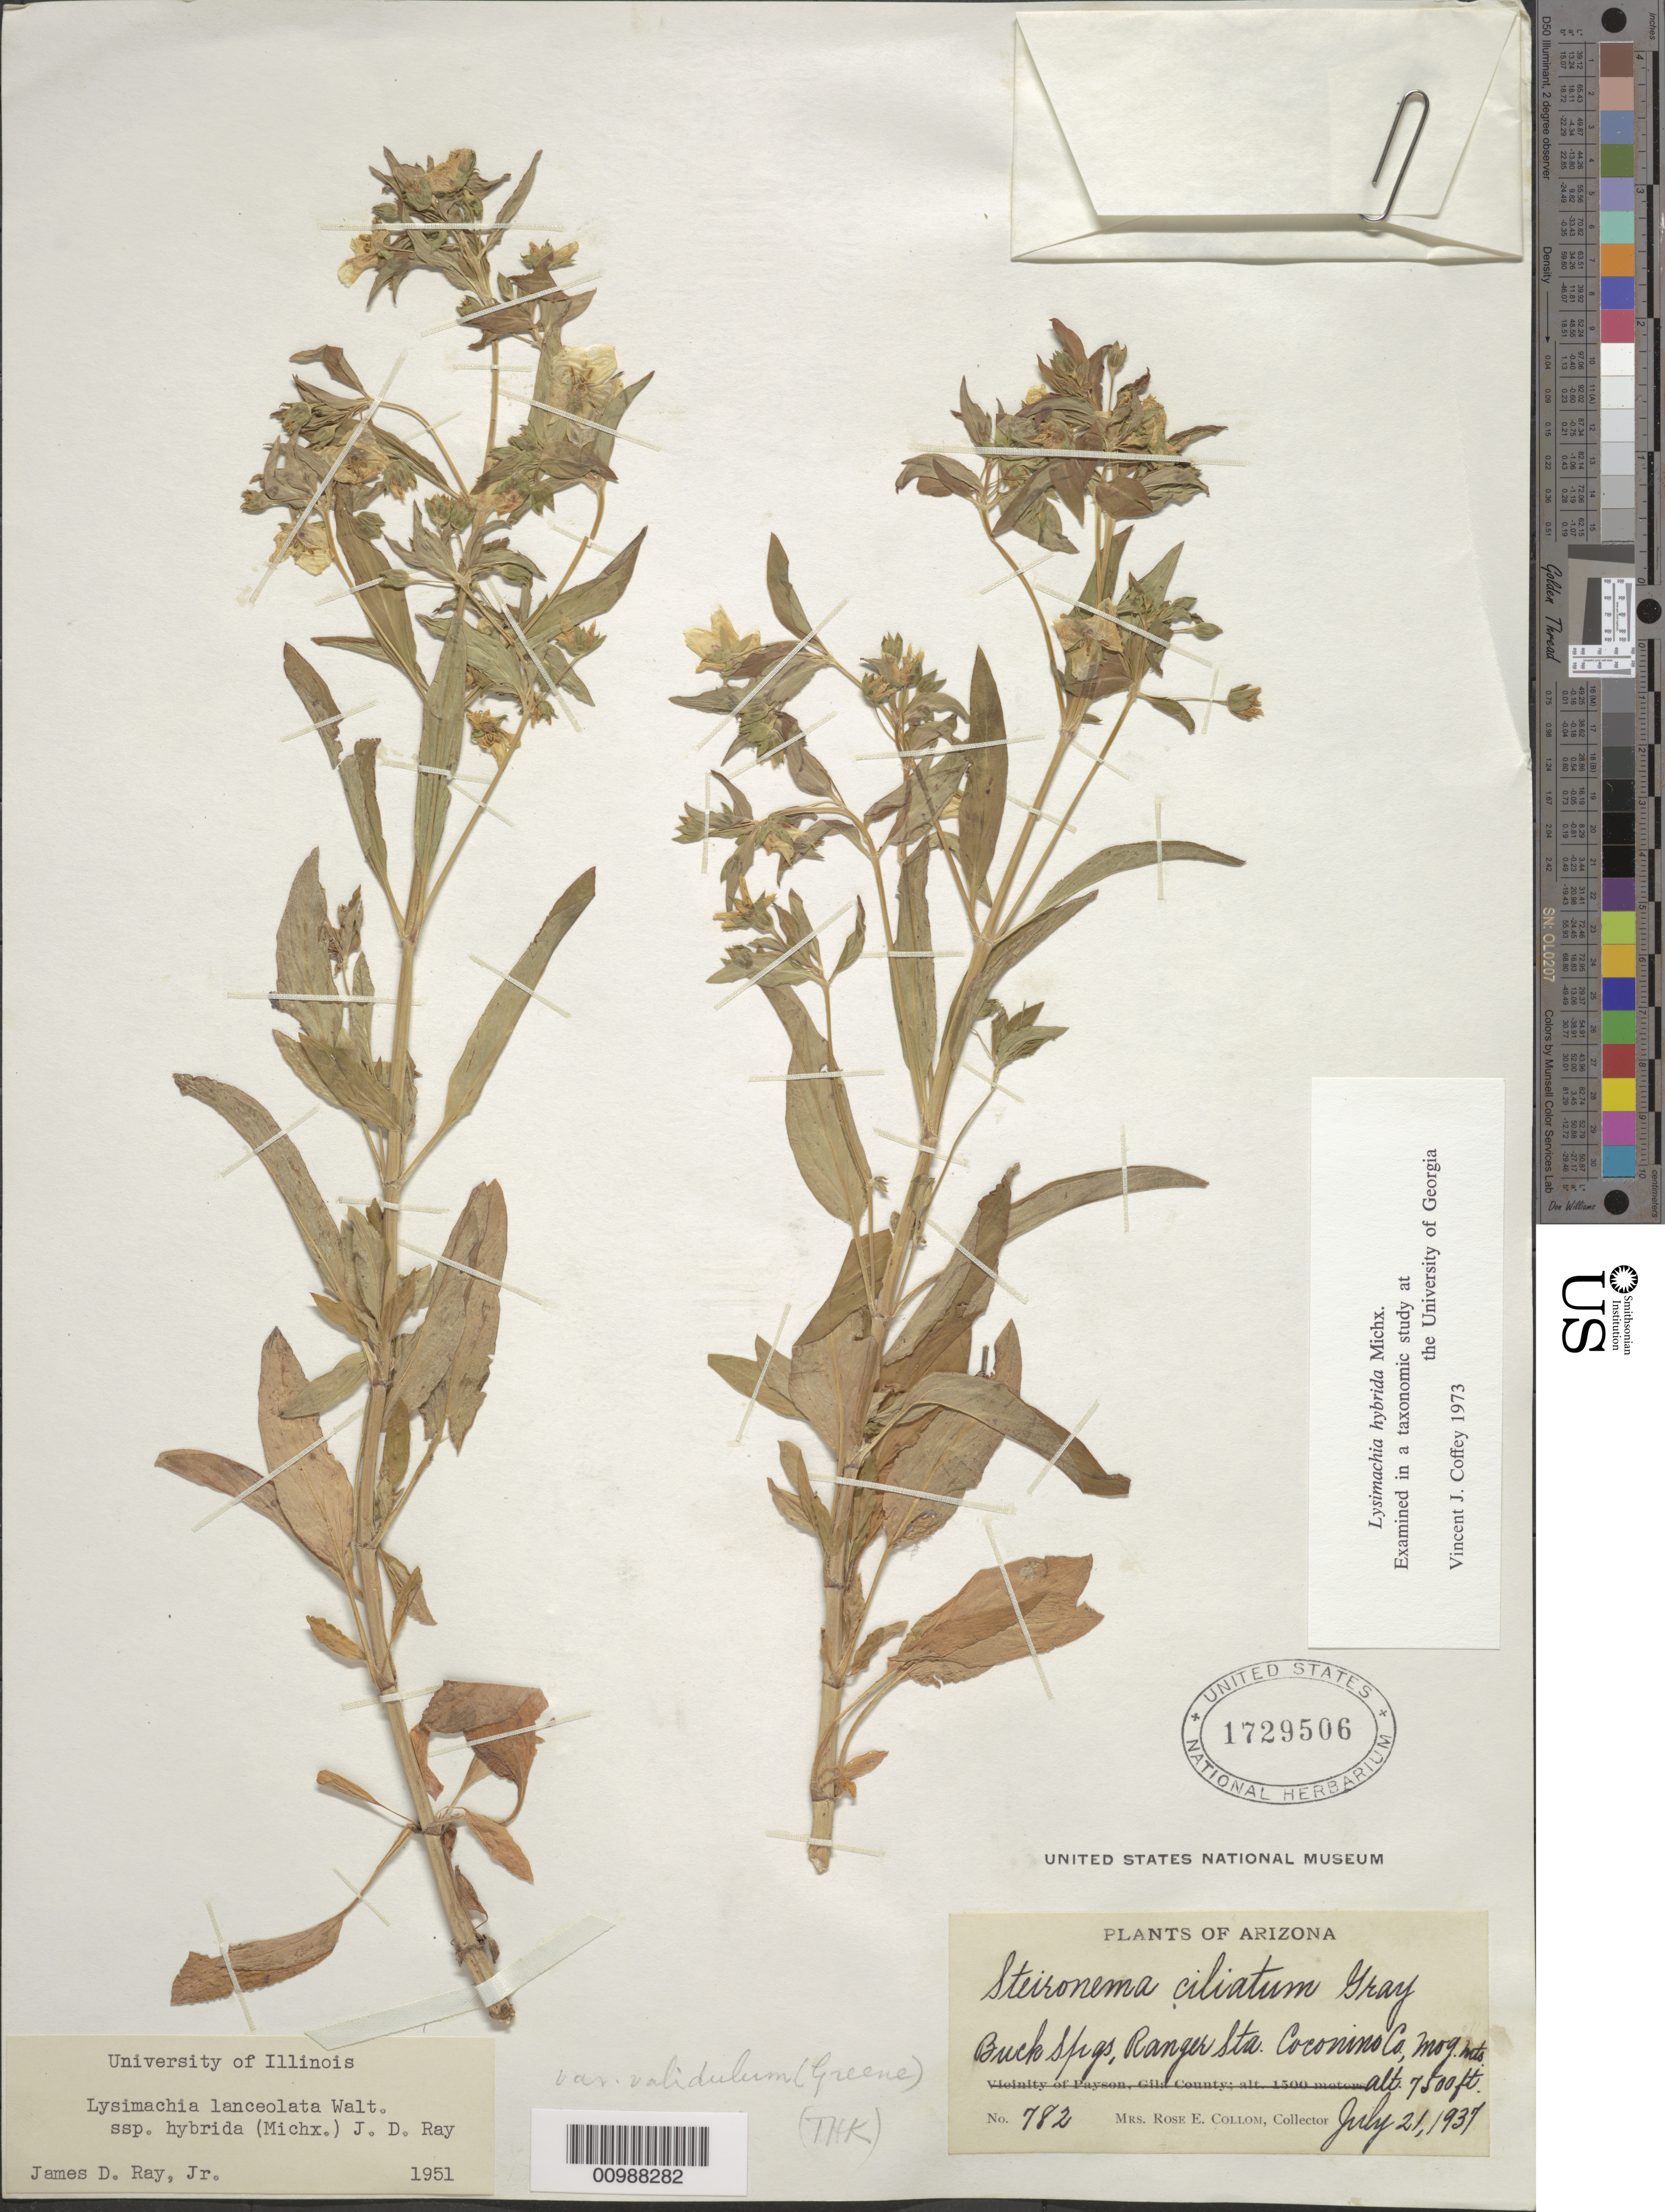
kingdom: Plantae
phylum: Tracheophyta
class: Magnoliopsida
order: Ericales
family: Primulaceae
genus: Lysimachia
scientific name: Lysimachia hybrida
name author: Michx.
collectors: R. E. Collom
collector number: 782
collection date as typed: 21 Jul 1939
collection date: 1939-07-21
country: United States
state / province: Arizona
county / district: Coconino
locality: Buck Slopes, Ranger Station. Mog. Mountains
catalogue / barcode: US 1729506